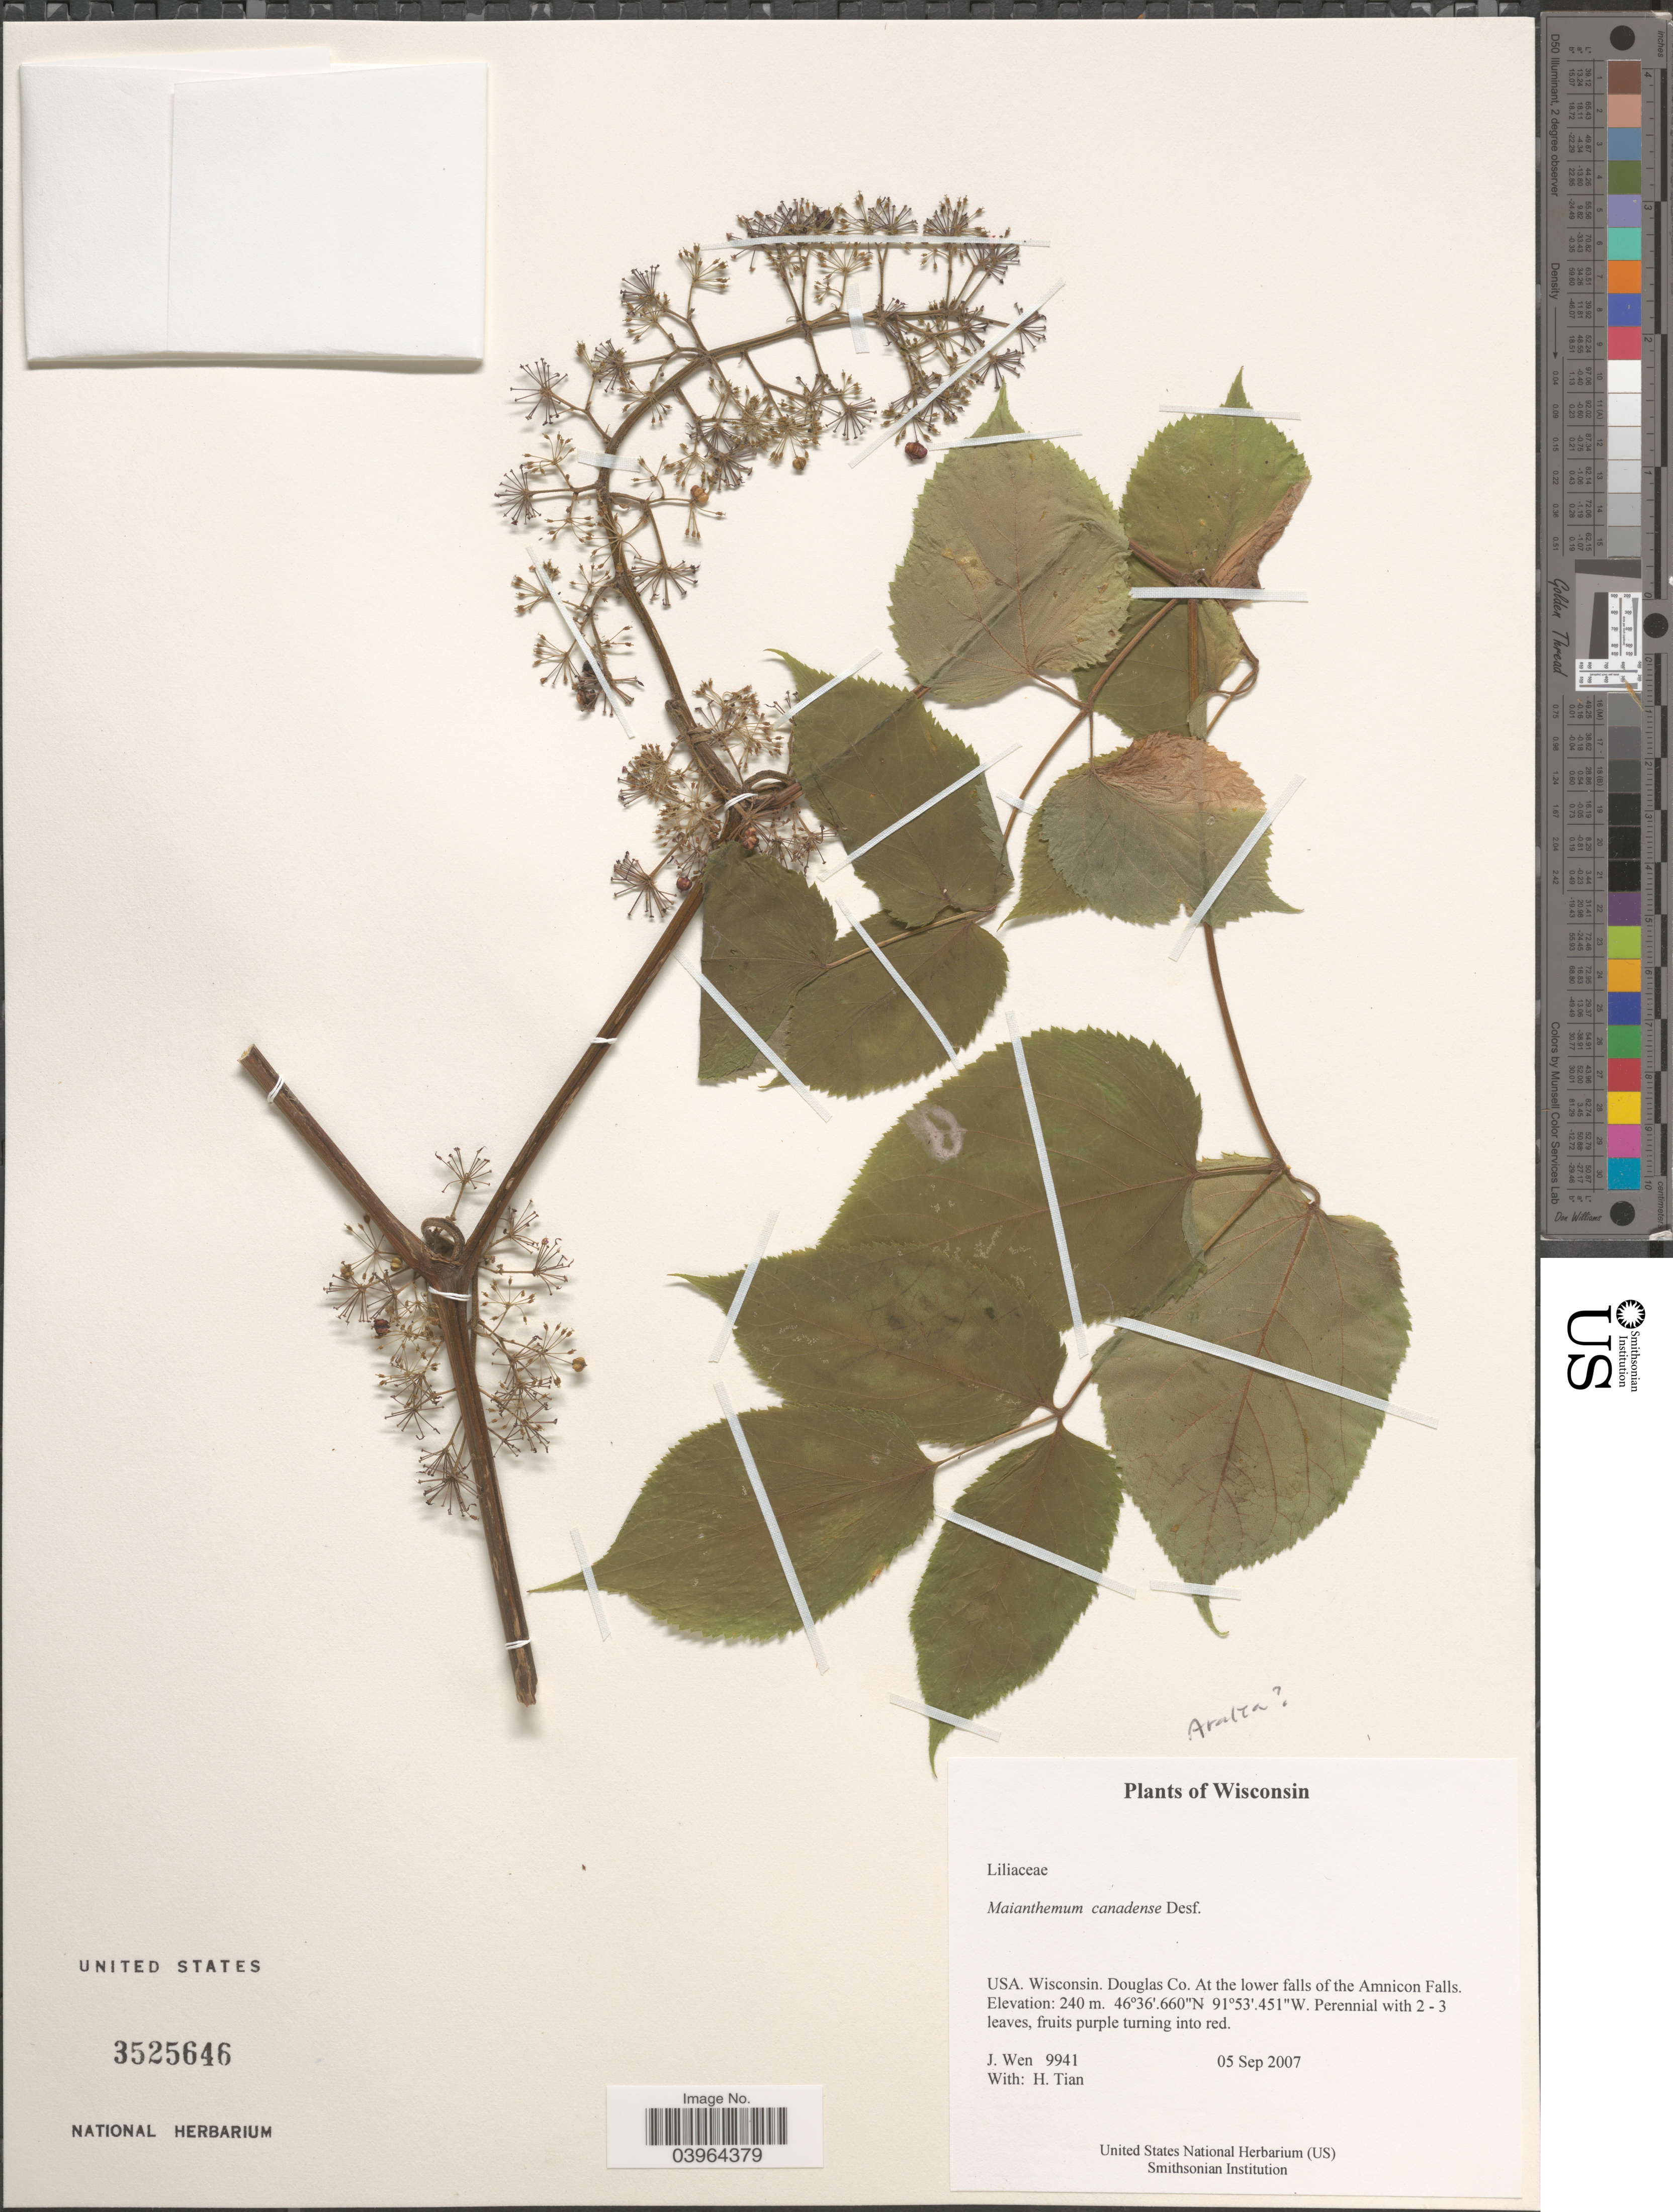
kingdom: Plantae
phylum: Tracheophyta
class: Liliopsida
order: Asparagales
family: Asparagaceae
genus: Maianthemum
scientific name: Maianthemum canadense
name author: Desf.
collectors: J. Wen & H. Tian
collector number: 9941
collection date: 2007-09-05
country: United States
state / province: Wisconsin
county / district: Douglas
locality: Douglas Co. At the lower falls of the Amnicon Falls.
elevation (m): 240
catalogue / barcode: US 3525646